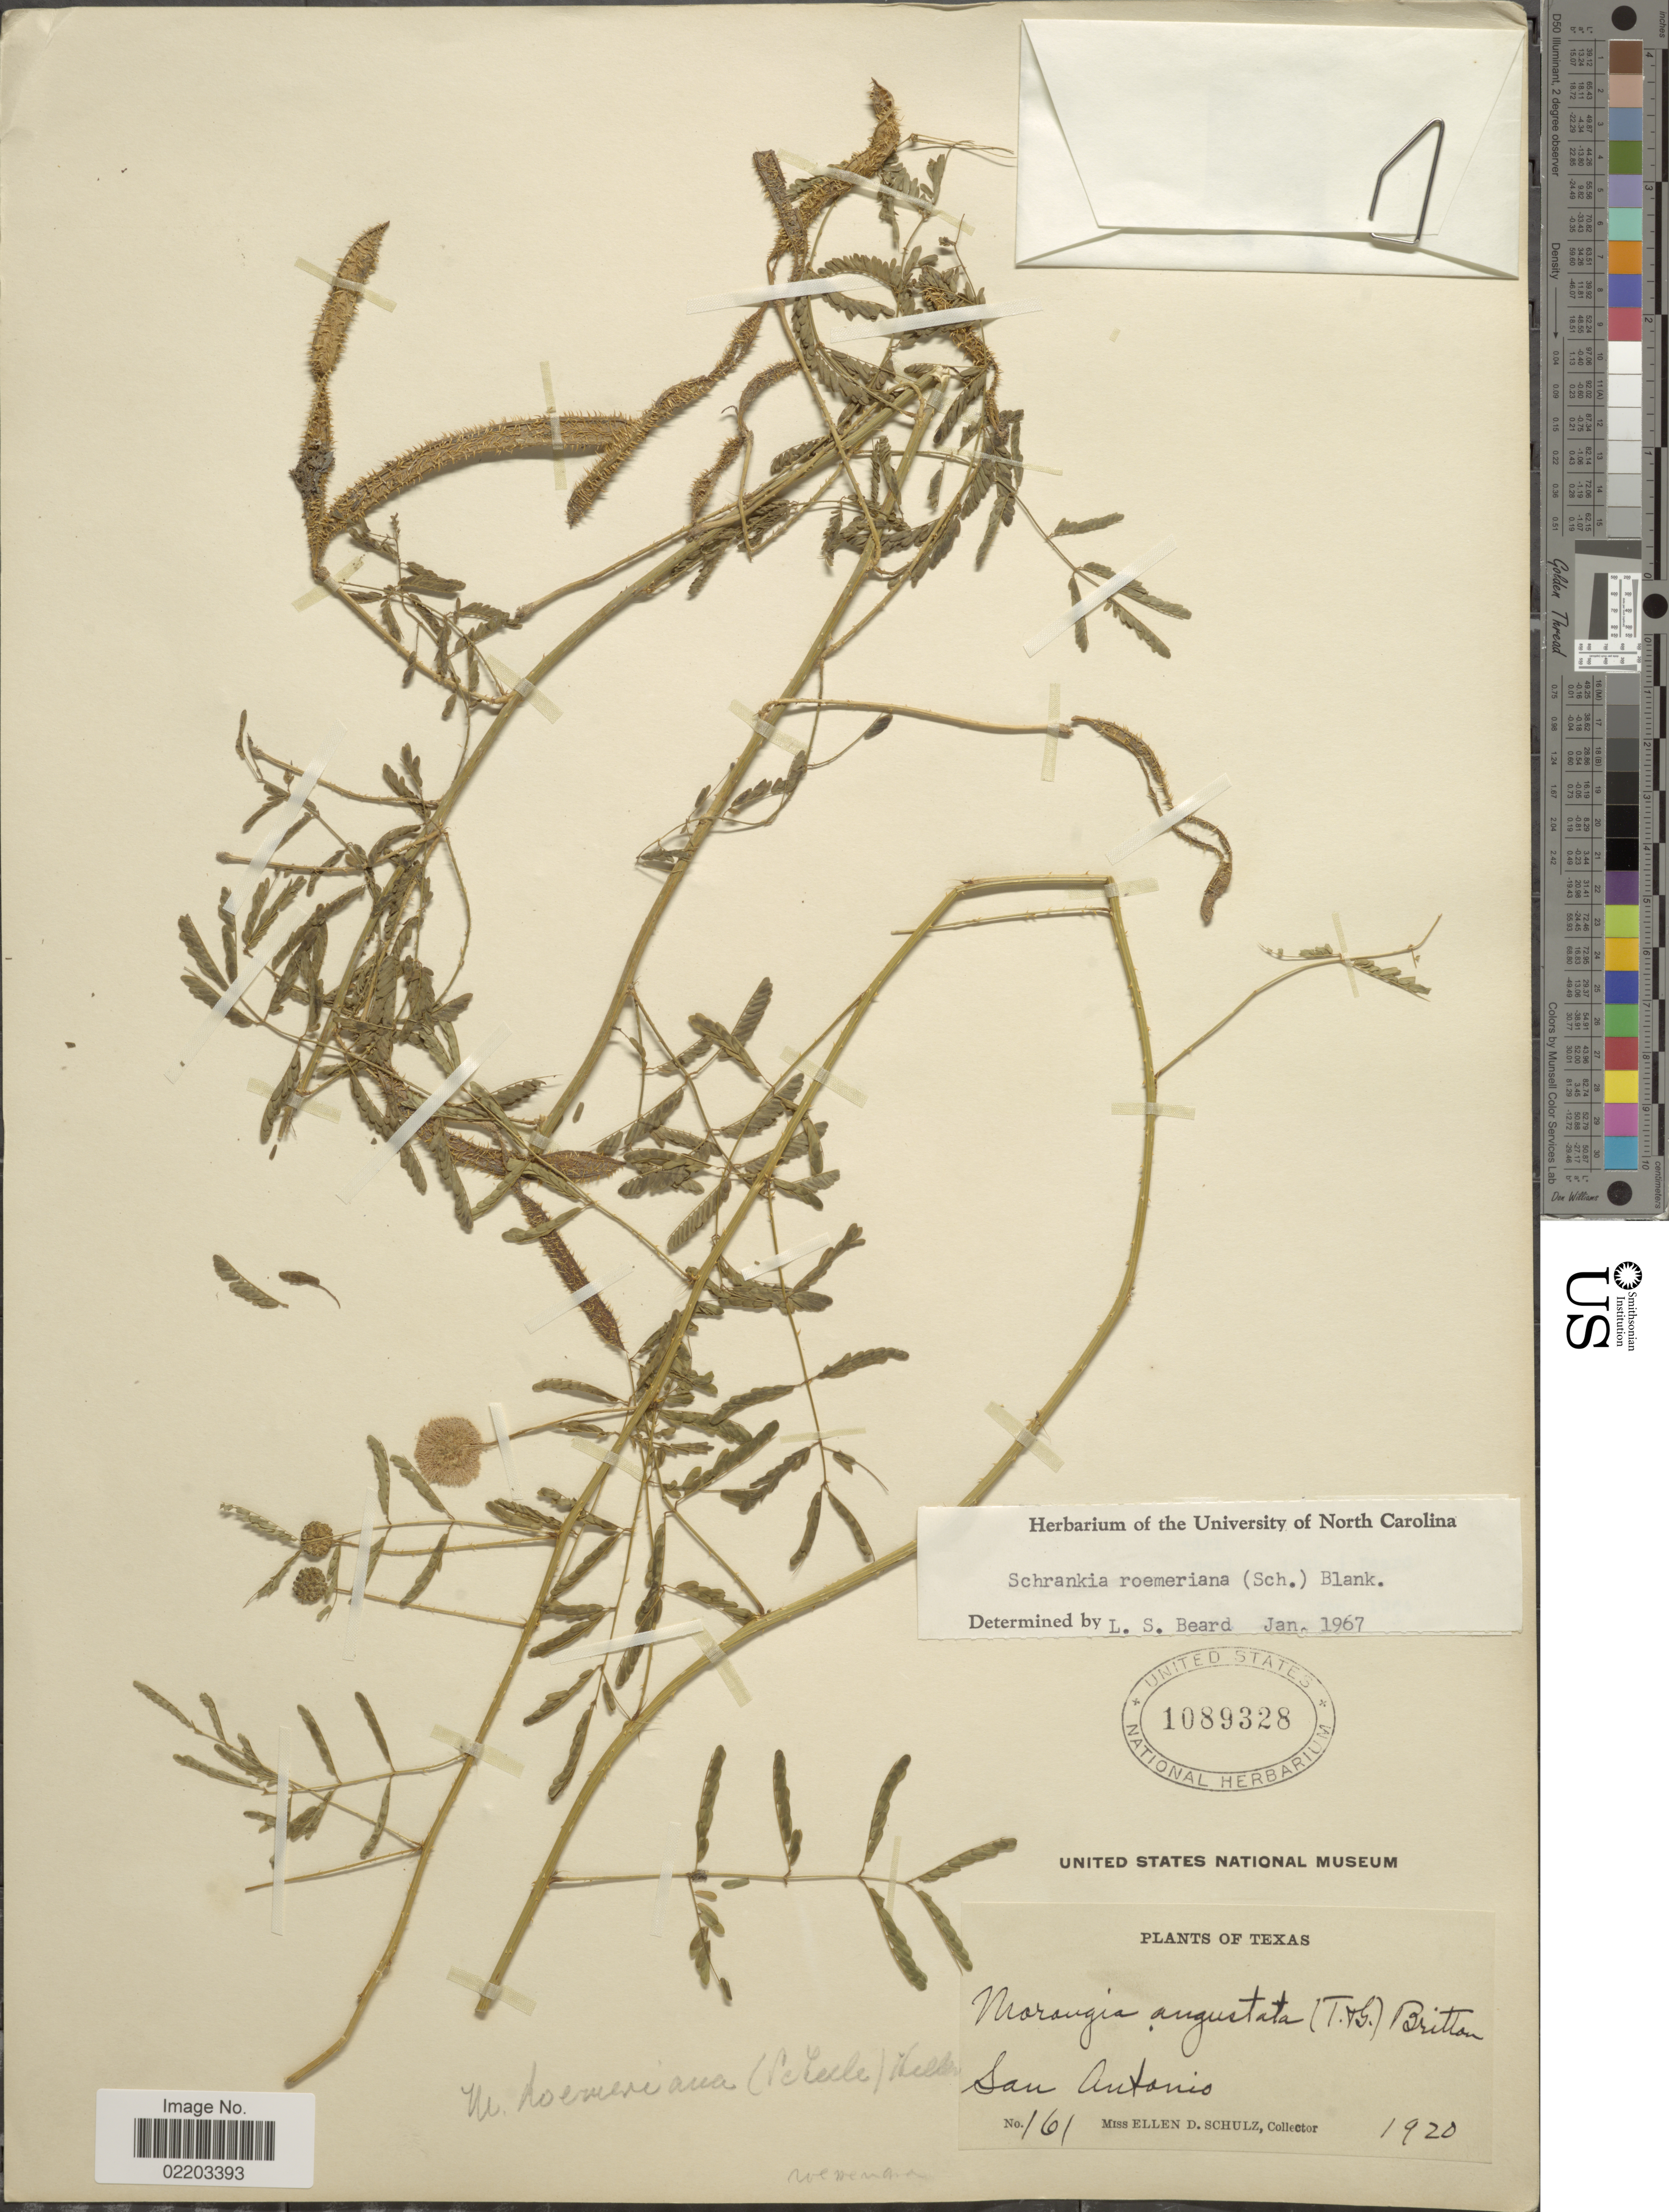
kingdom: Plantae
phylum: Tracheophyta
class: Magnoliopsida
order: Fabales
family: Fabaceae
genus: Mimosa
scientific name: Mimosa roemeriana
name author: Scheele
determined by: U.S. National Herbarium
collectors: E. D. Schulz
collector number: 161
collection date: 1920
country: United States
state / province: Texas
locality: San Antonio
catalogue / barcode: US 1089328